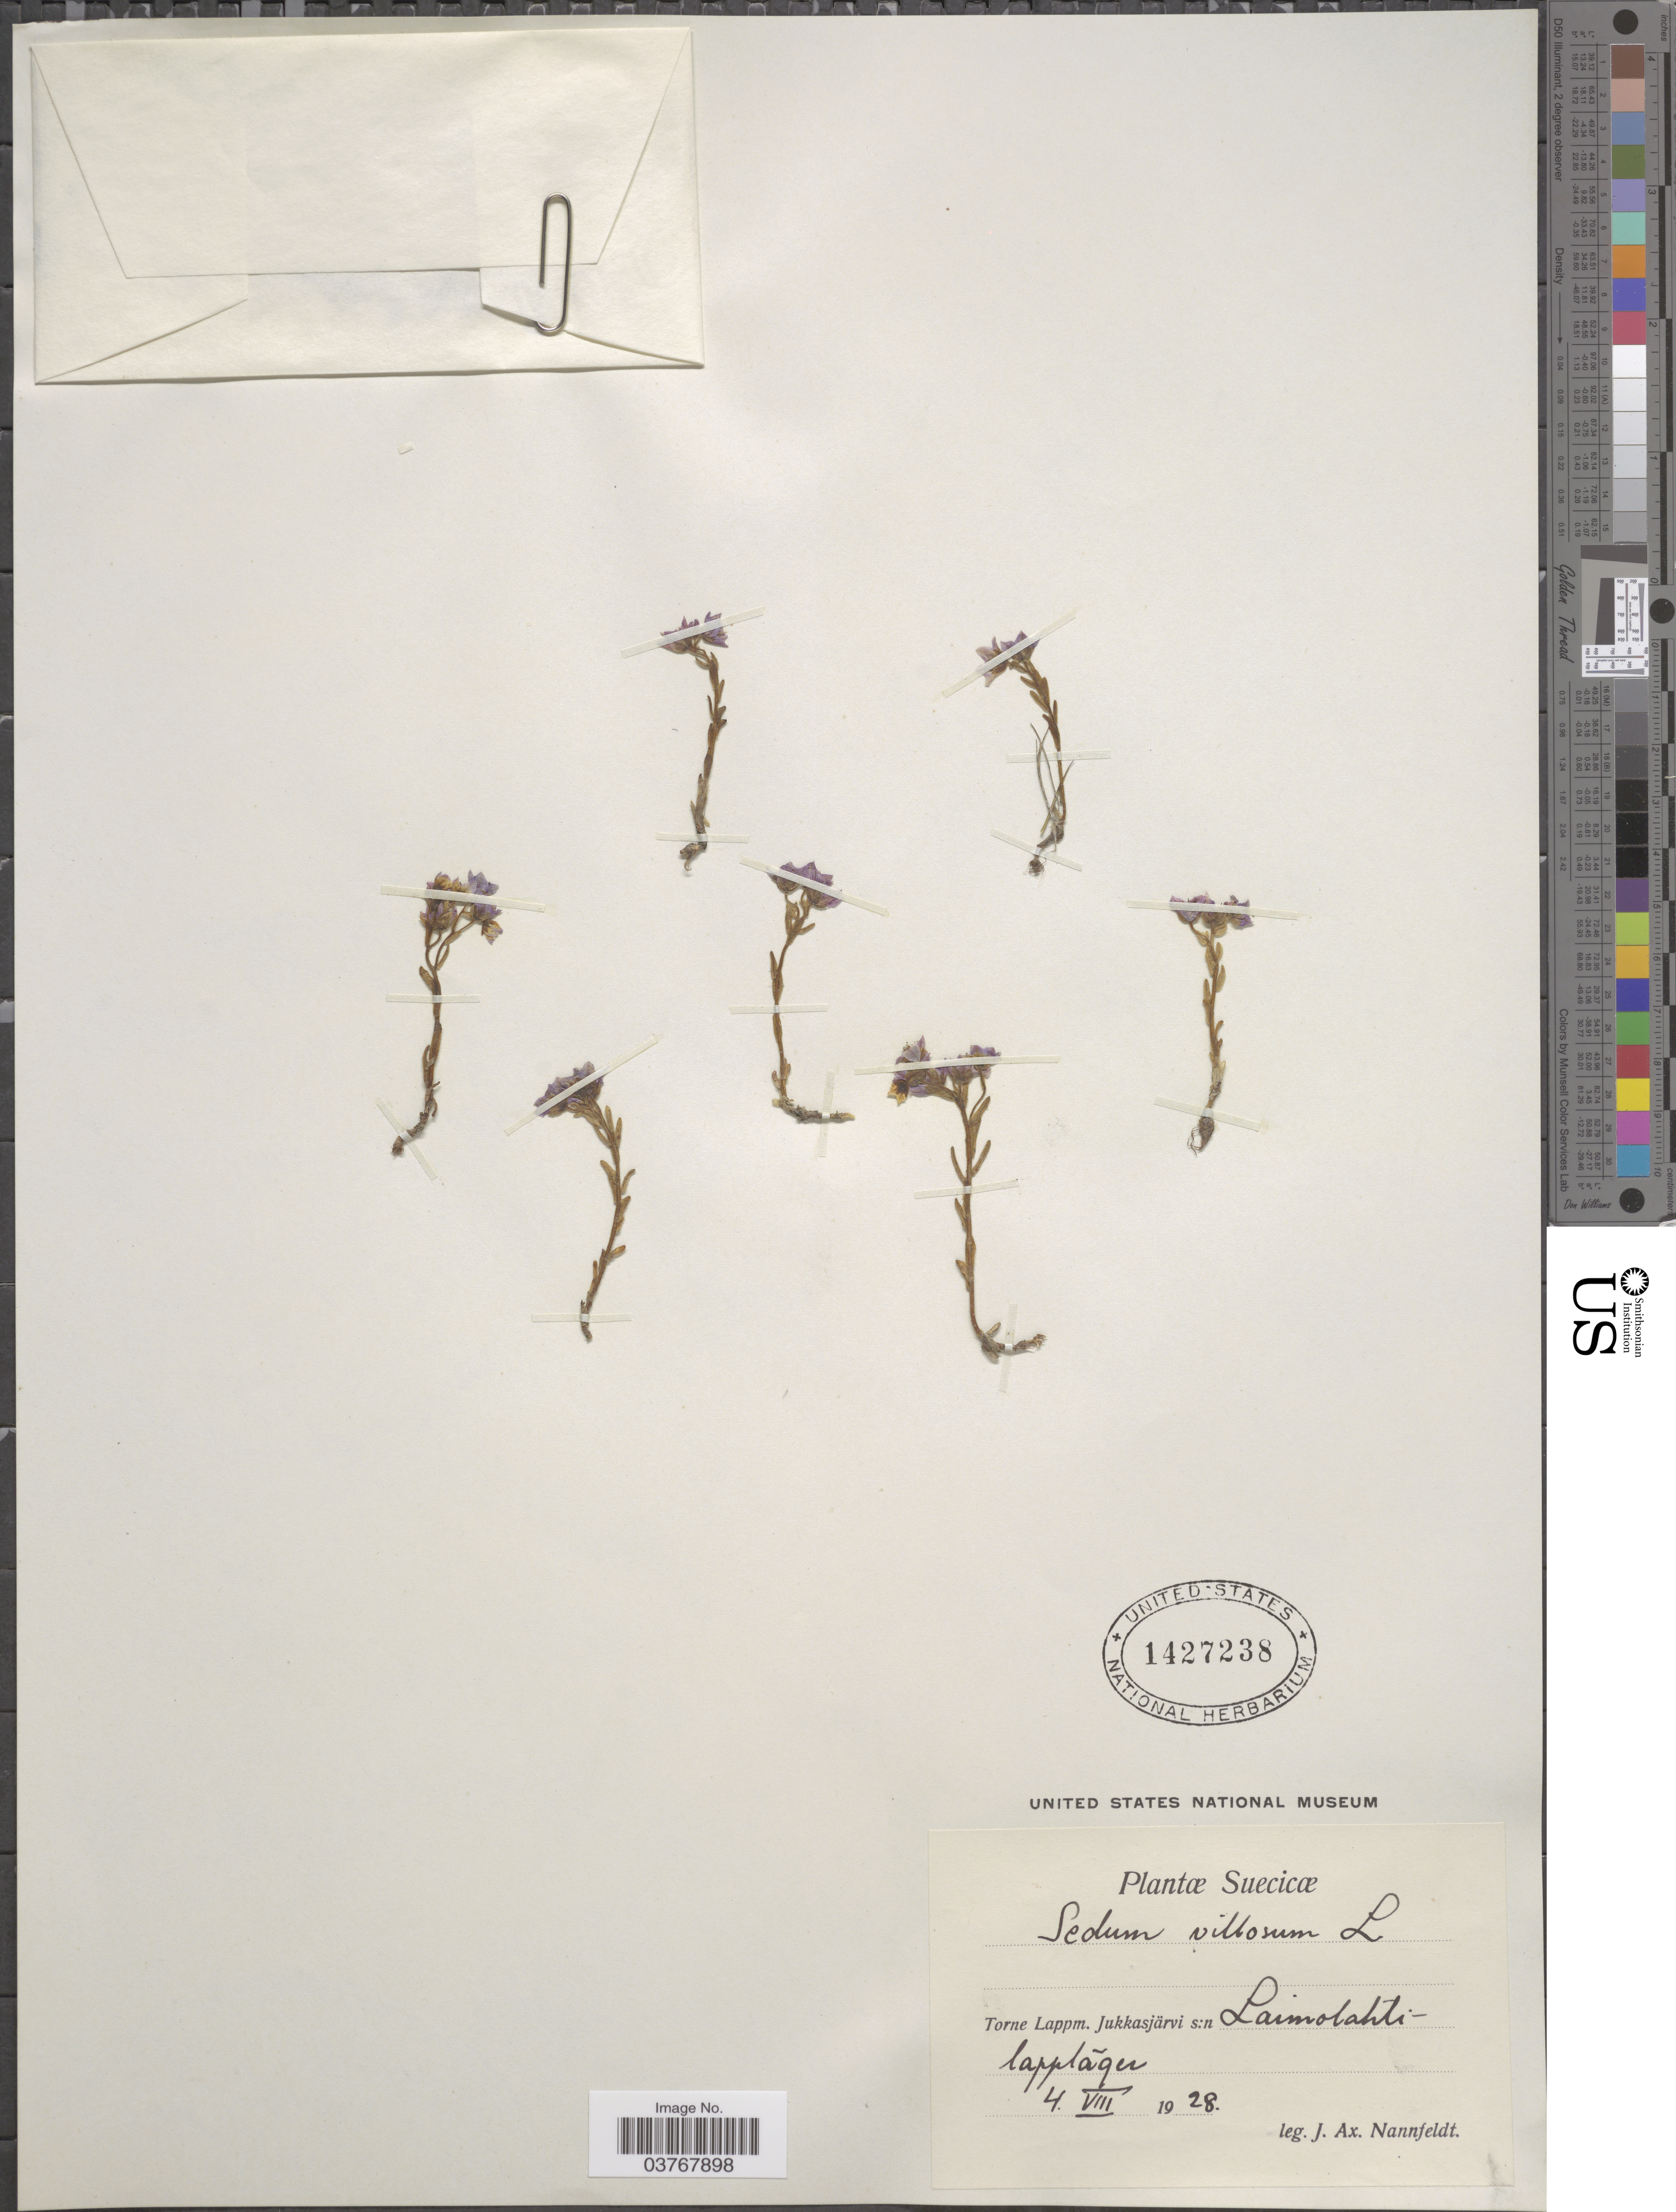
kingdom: Plantae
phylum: Tracheophyta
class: Magnoliopsida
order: Saxifragales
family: Crassulaceae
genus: Sedum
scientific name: Sedum villosum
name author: L.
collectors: J. Nannfeldt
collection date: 1928-08-04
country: Sweden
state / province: Norrbotten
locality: Suecicæ. Torne Lappm. Jukkasjärvi s:n Laimolahtilapplãger.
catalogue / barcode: US 1427238